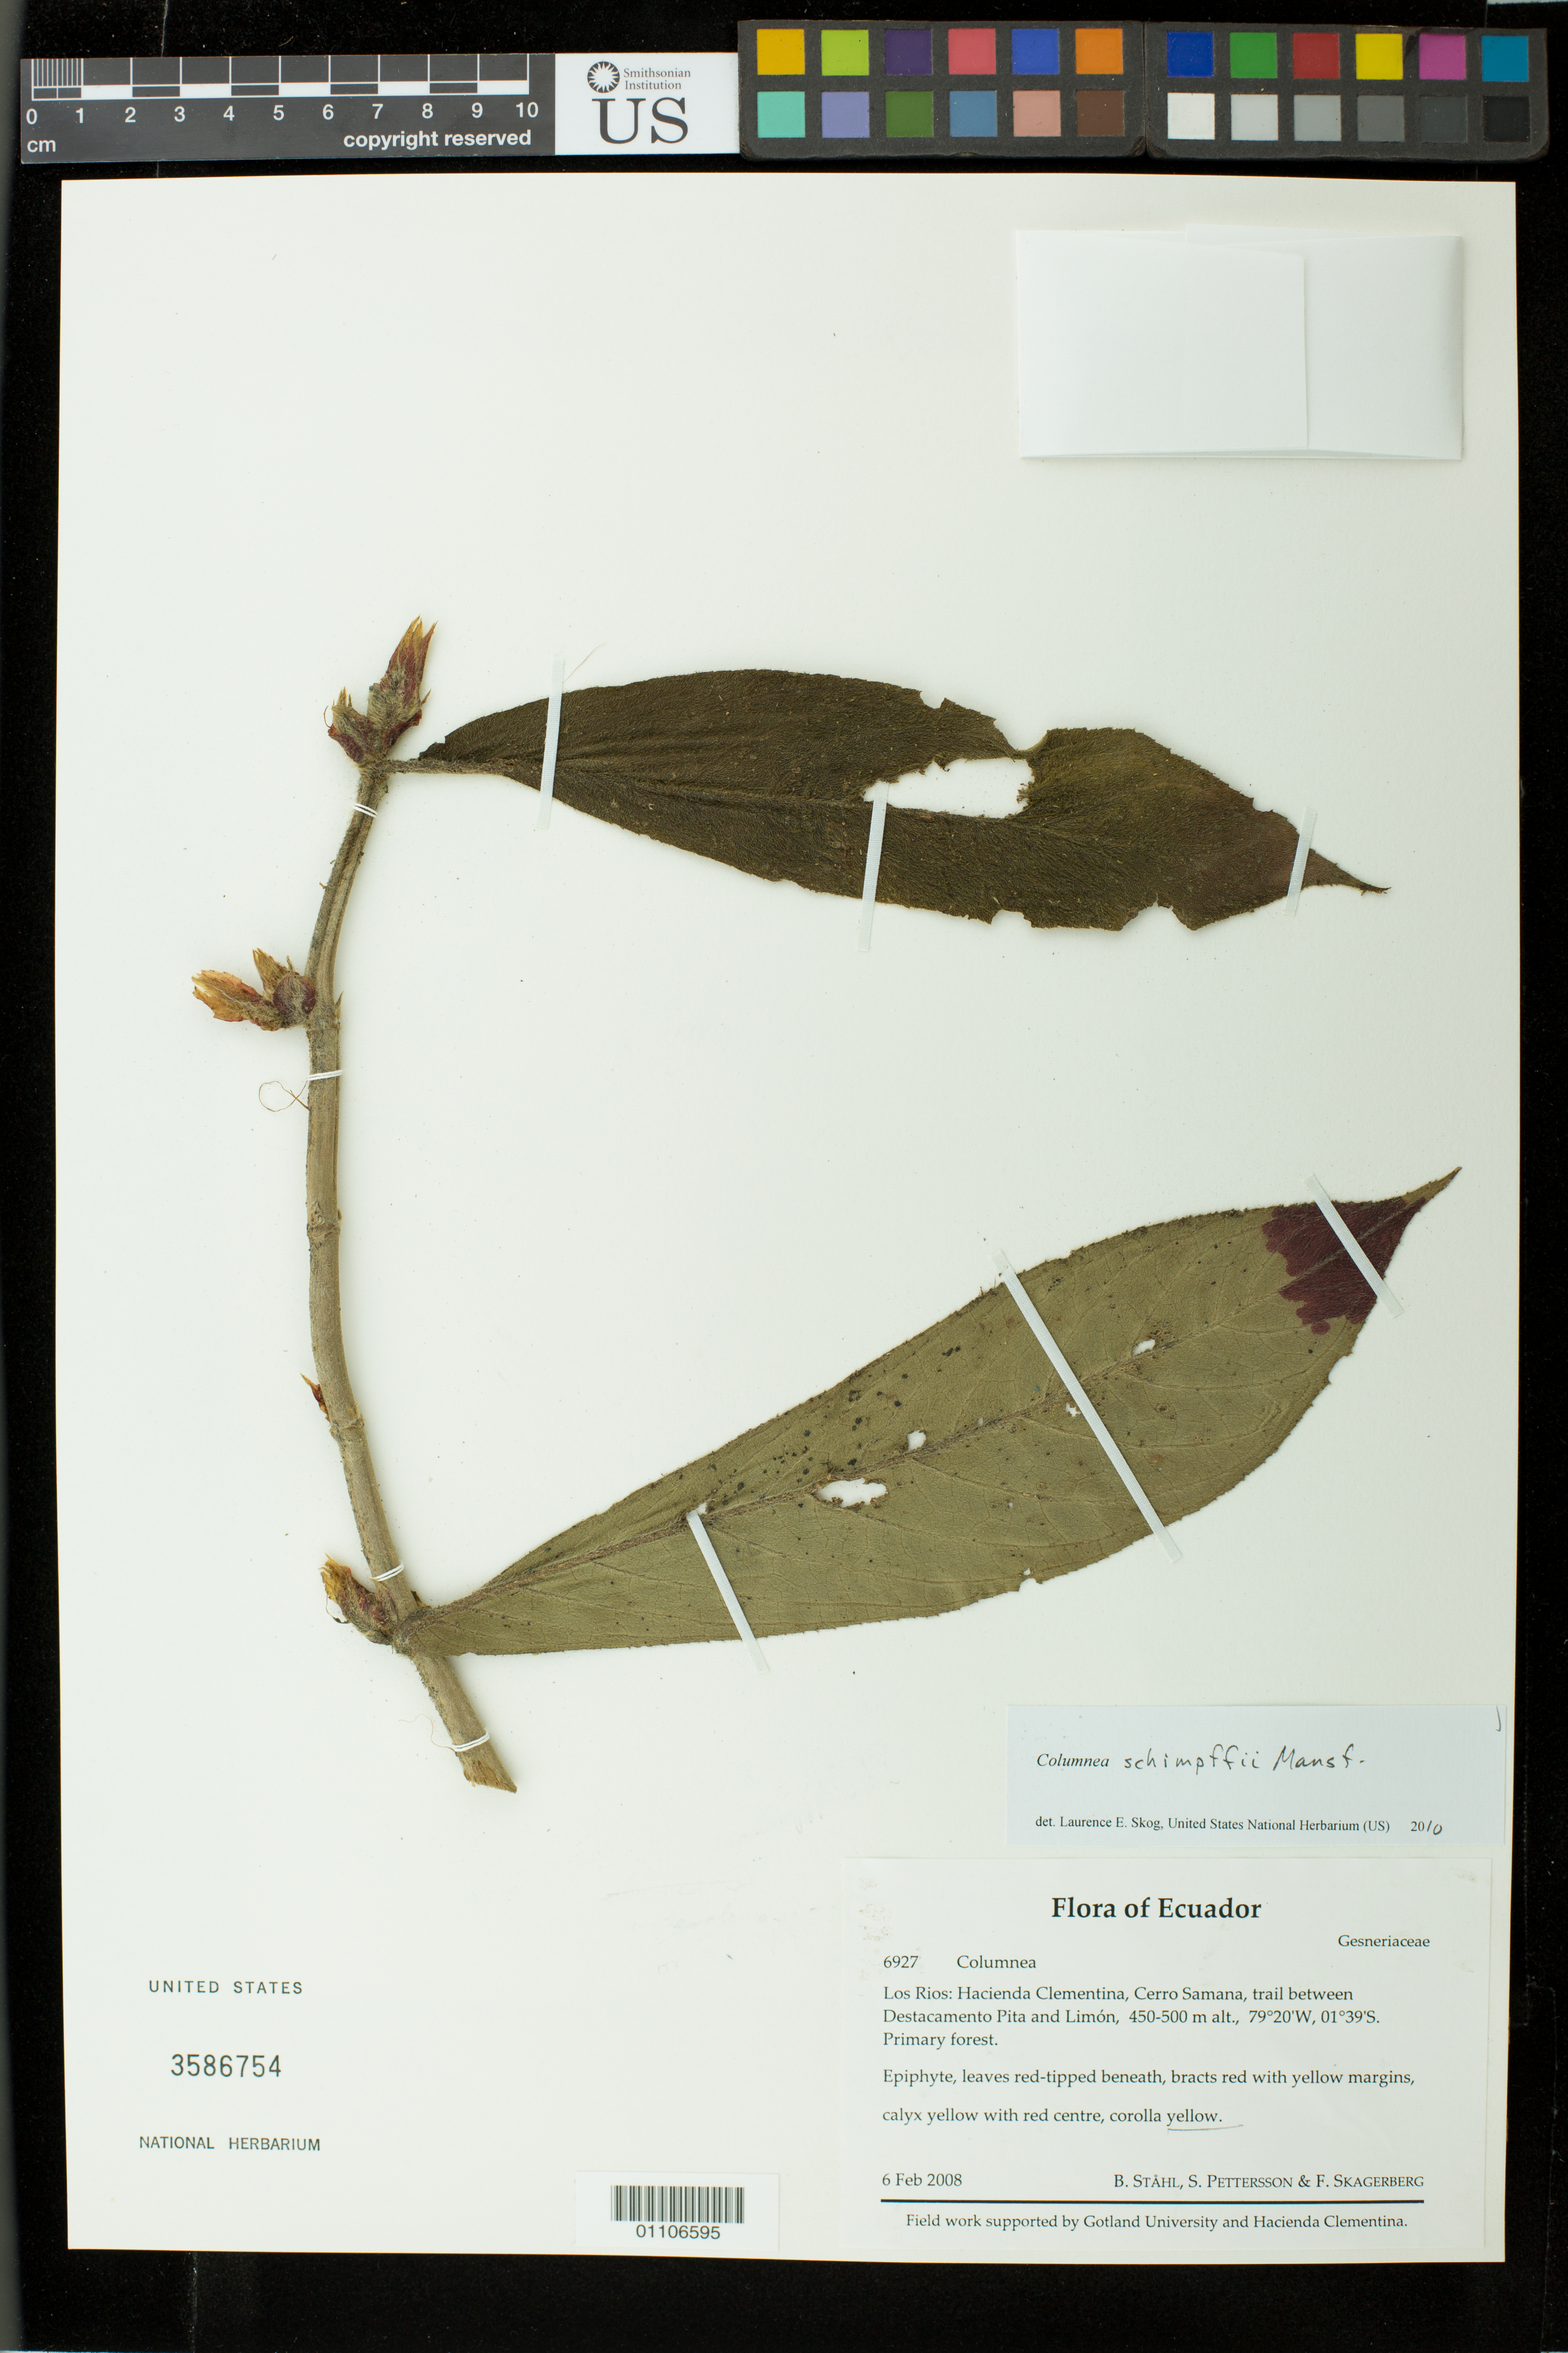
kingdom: Plantae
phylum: Tracheophyta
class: Magnoliopsida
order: Lamiales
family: Gesneriaceae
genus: Columnea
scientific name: Columnea schimpffii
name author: Mansf.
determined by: Skog, Laurence E.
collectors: B. Ståhl, S. Pettersson & F. Skagerberg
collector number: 6927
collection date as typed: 06 Feb 2008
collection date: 2008-02-06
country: Ecuador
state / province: Los Ríos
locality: Los Ríos: Hacienda Clementina, Cerro Samama, trail between Destacamento Pita and Limón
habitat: Primary forest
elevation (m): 450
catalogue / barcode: US 3586754